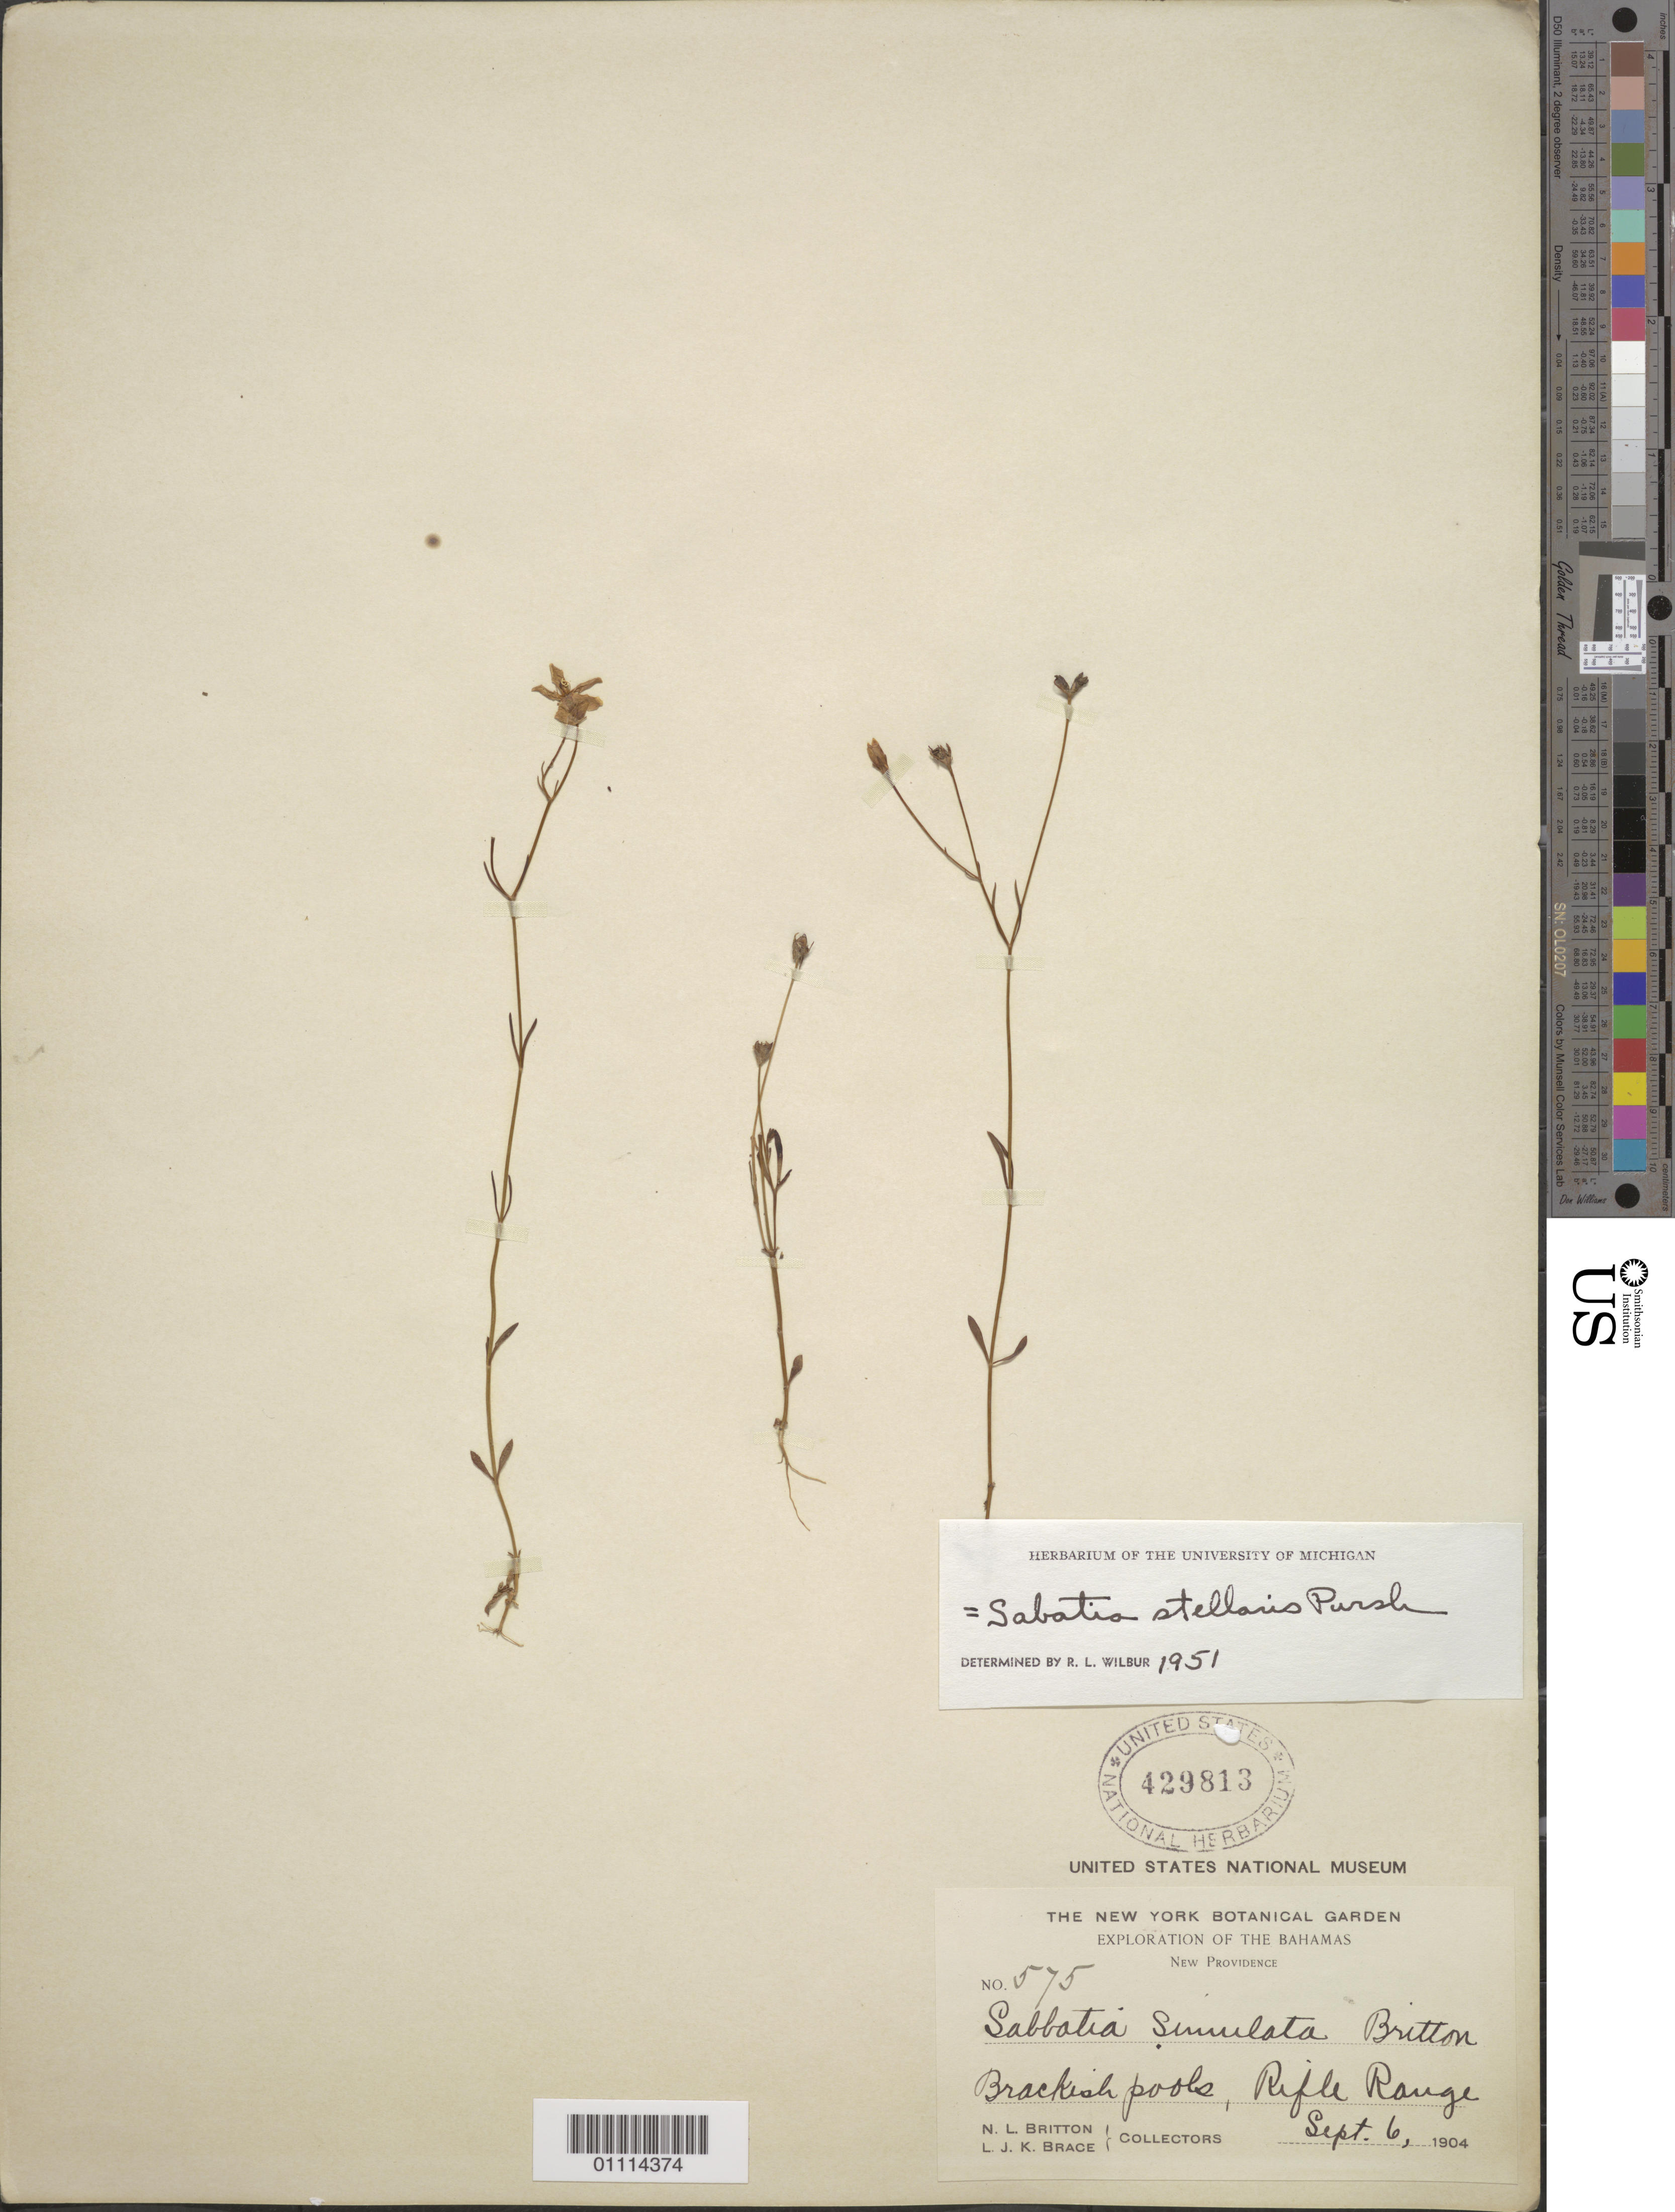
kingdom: Plantae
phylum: Tracheophyta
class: Magnoliopsida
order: Gentianales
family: Gentianaceae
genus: Sabatia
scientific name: Sabatia stellaris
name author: Pursh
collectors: N. Britton & L. J. K. Brace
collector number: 575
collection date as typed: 06 Sep 1904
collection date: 1904-09-06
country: Bahamas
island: New Providence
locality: Brackish pools, Rifle Range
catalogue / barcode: US 429813